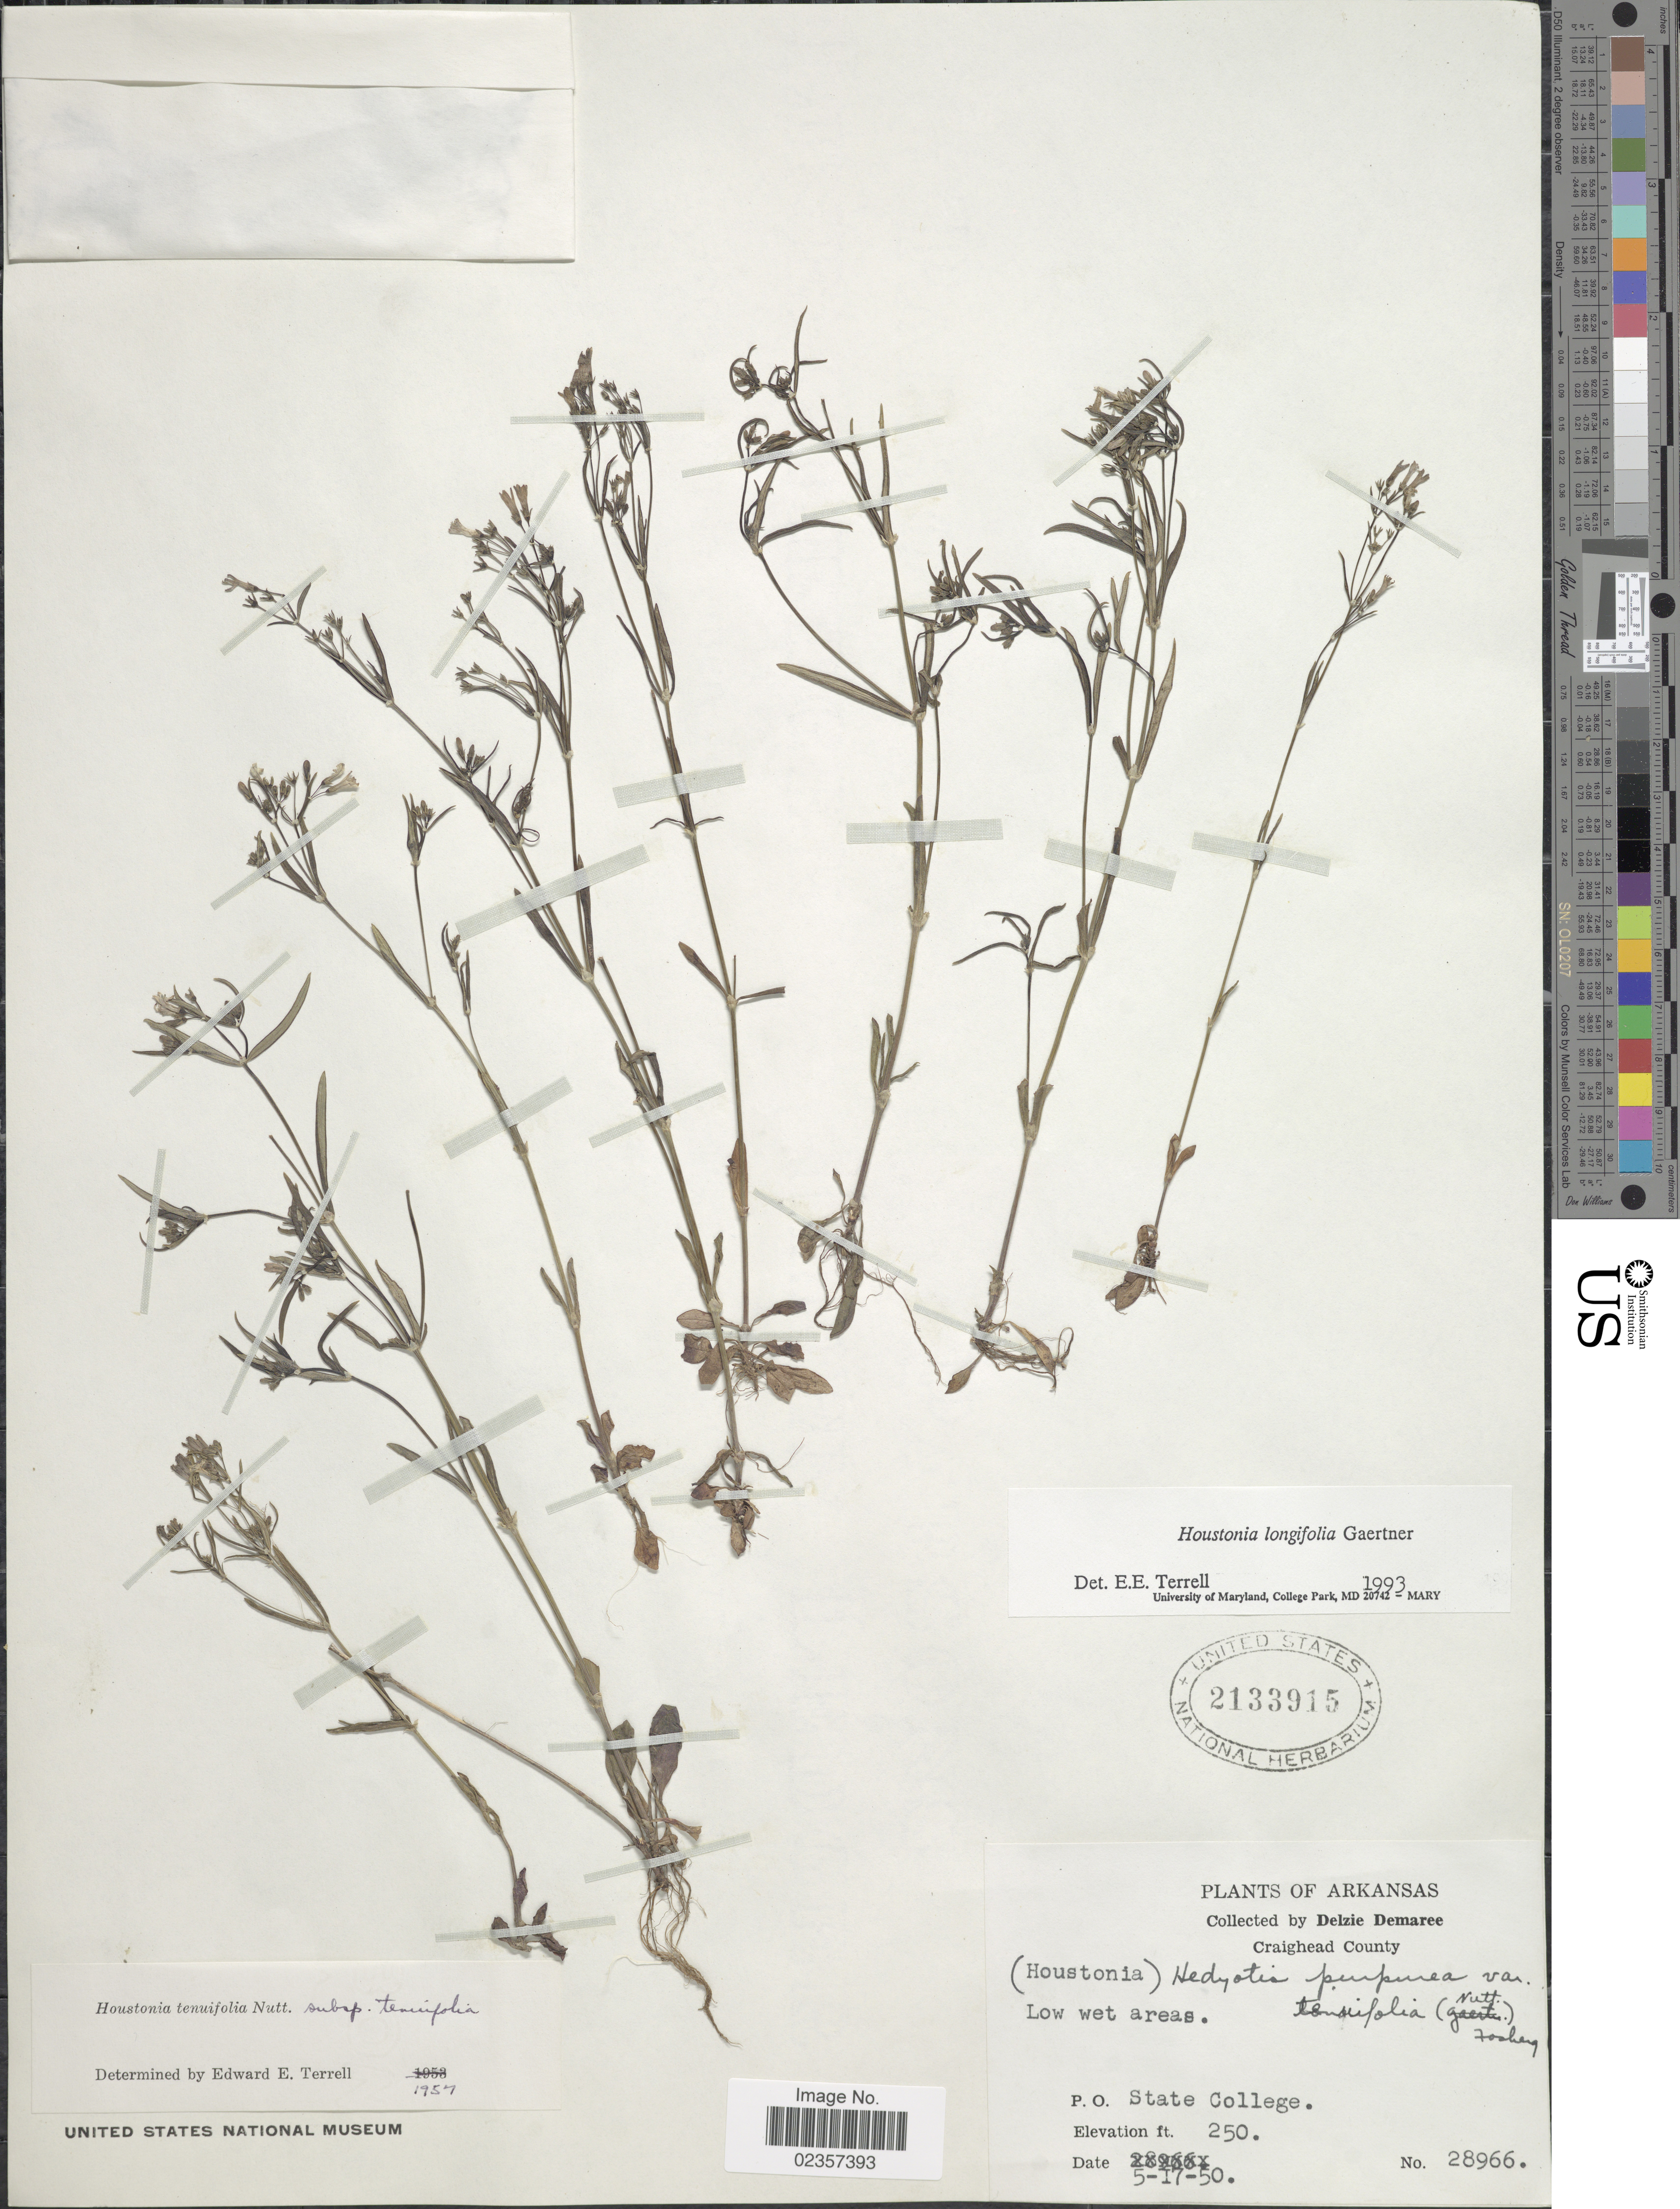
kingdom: Plantae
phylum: Tracheophyta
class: Magnoliopsida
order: Gentianales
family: Rubiaceae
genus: Houstonia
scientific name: Houstonia longifolia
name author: Gaertn.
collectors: D. Demaree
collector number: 28966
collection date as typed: Transcribed d/m/y: 17/5/50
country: United States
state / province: Arkansas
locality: Craighead County. P. O. State College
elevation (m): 76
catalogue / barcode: US 2133915